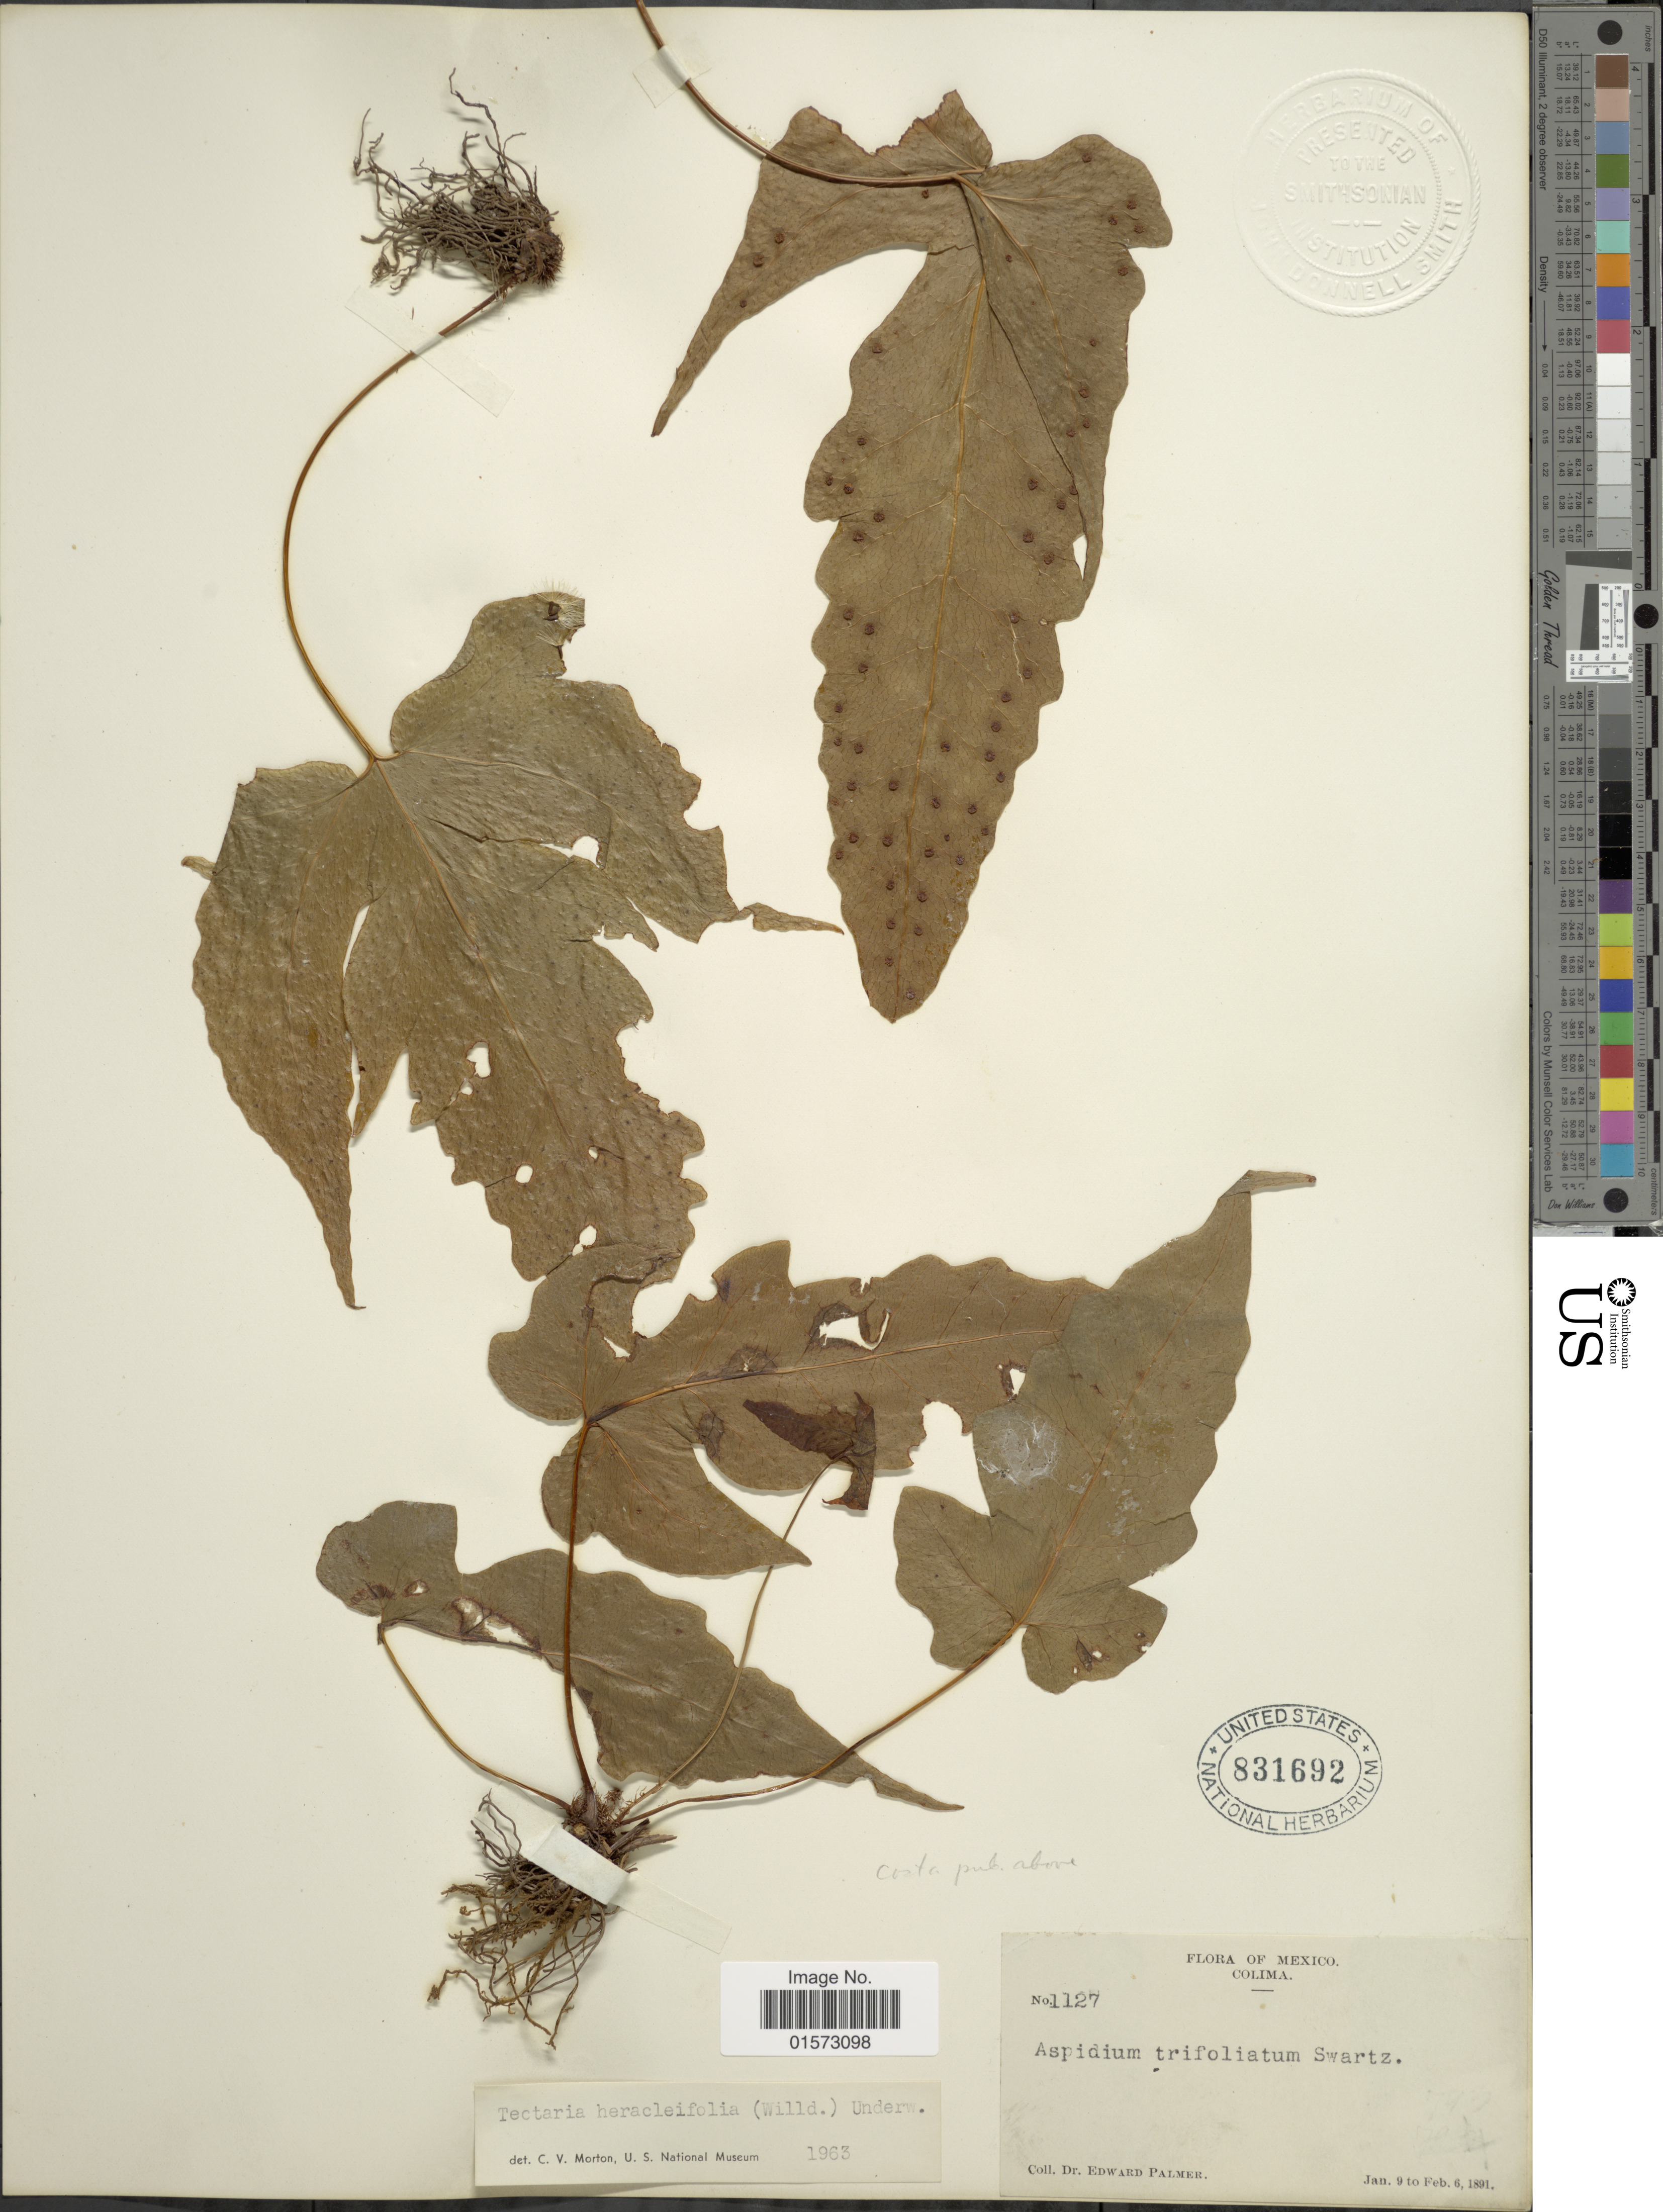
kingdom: Plantae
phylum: Tracheophyta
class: Polypodiopsida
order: Polypodiales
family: Tectariaceae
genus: Tectaria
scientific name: Tectaria heracleifolia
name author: (Willd.) Underw.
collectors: E. Palmer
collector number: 1127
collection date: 1891-01-09/1891-02-06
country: Mexico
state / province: Colima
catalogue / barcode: US 831692